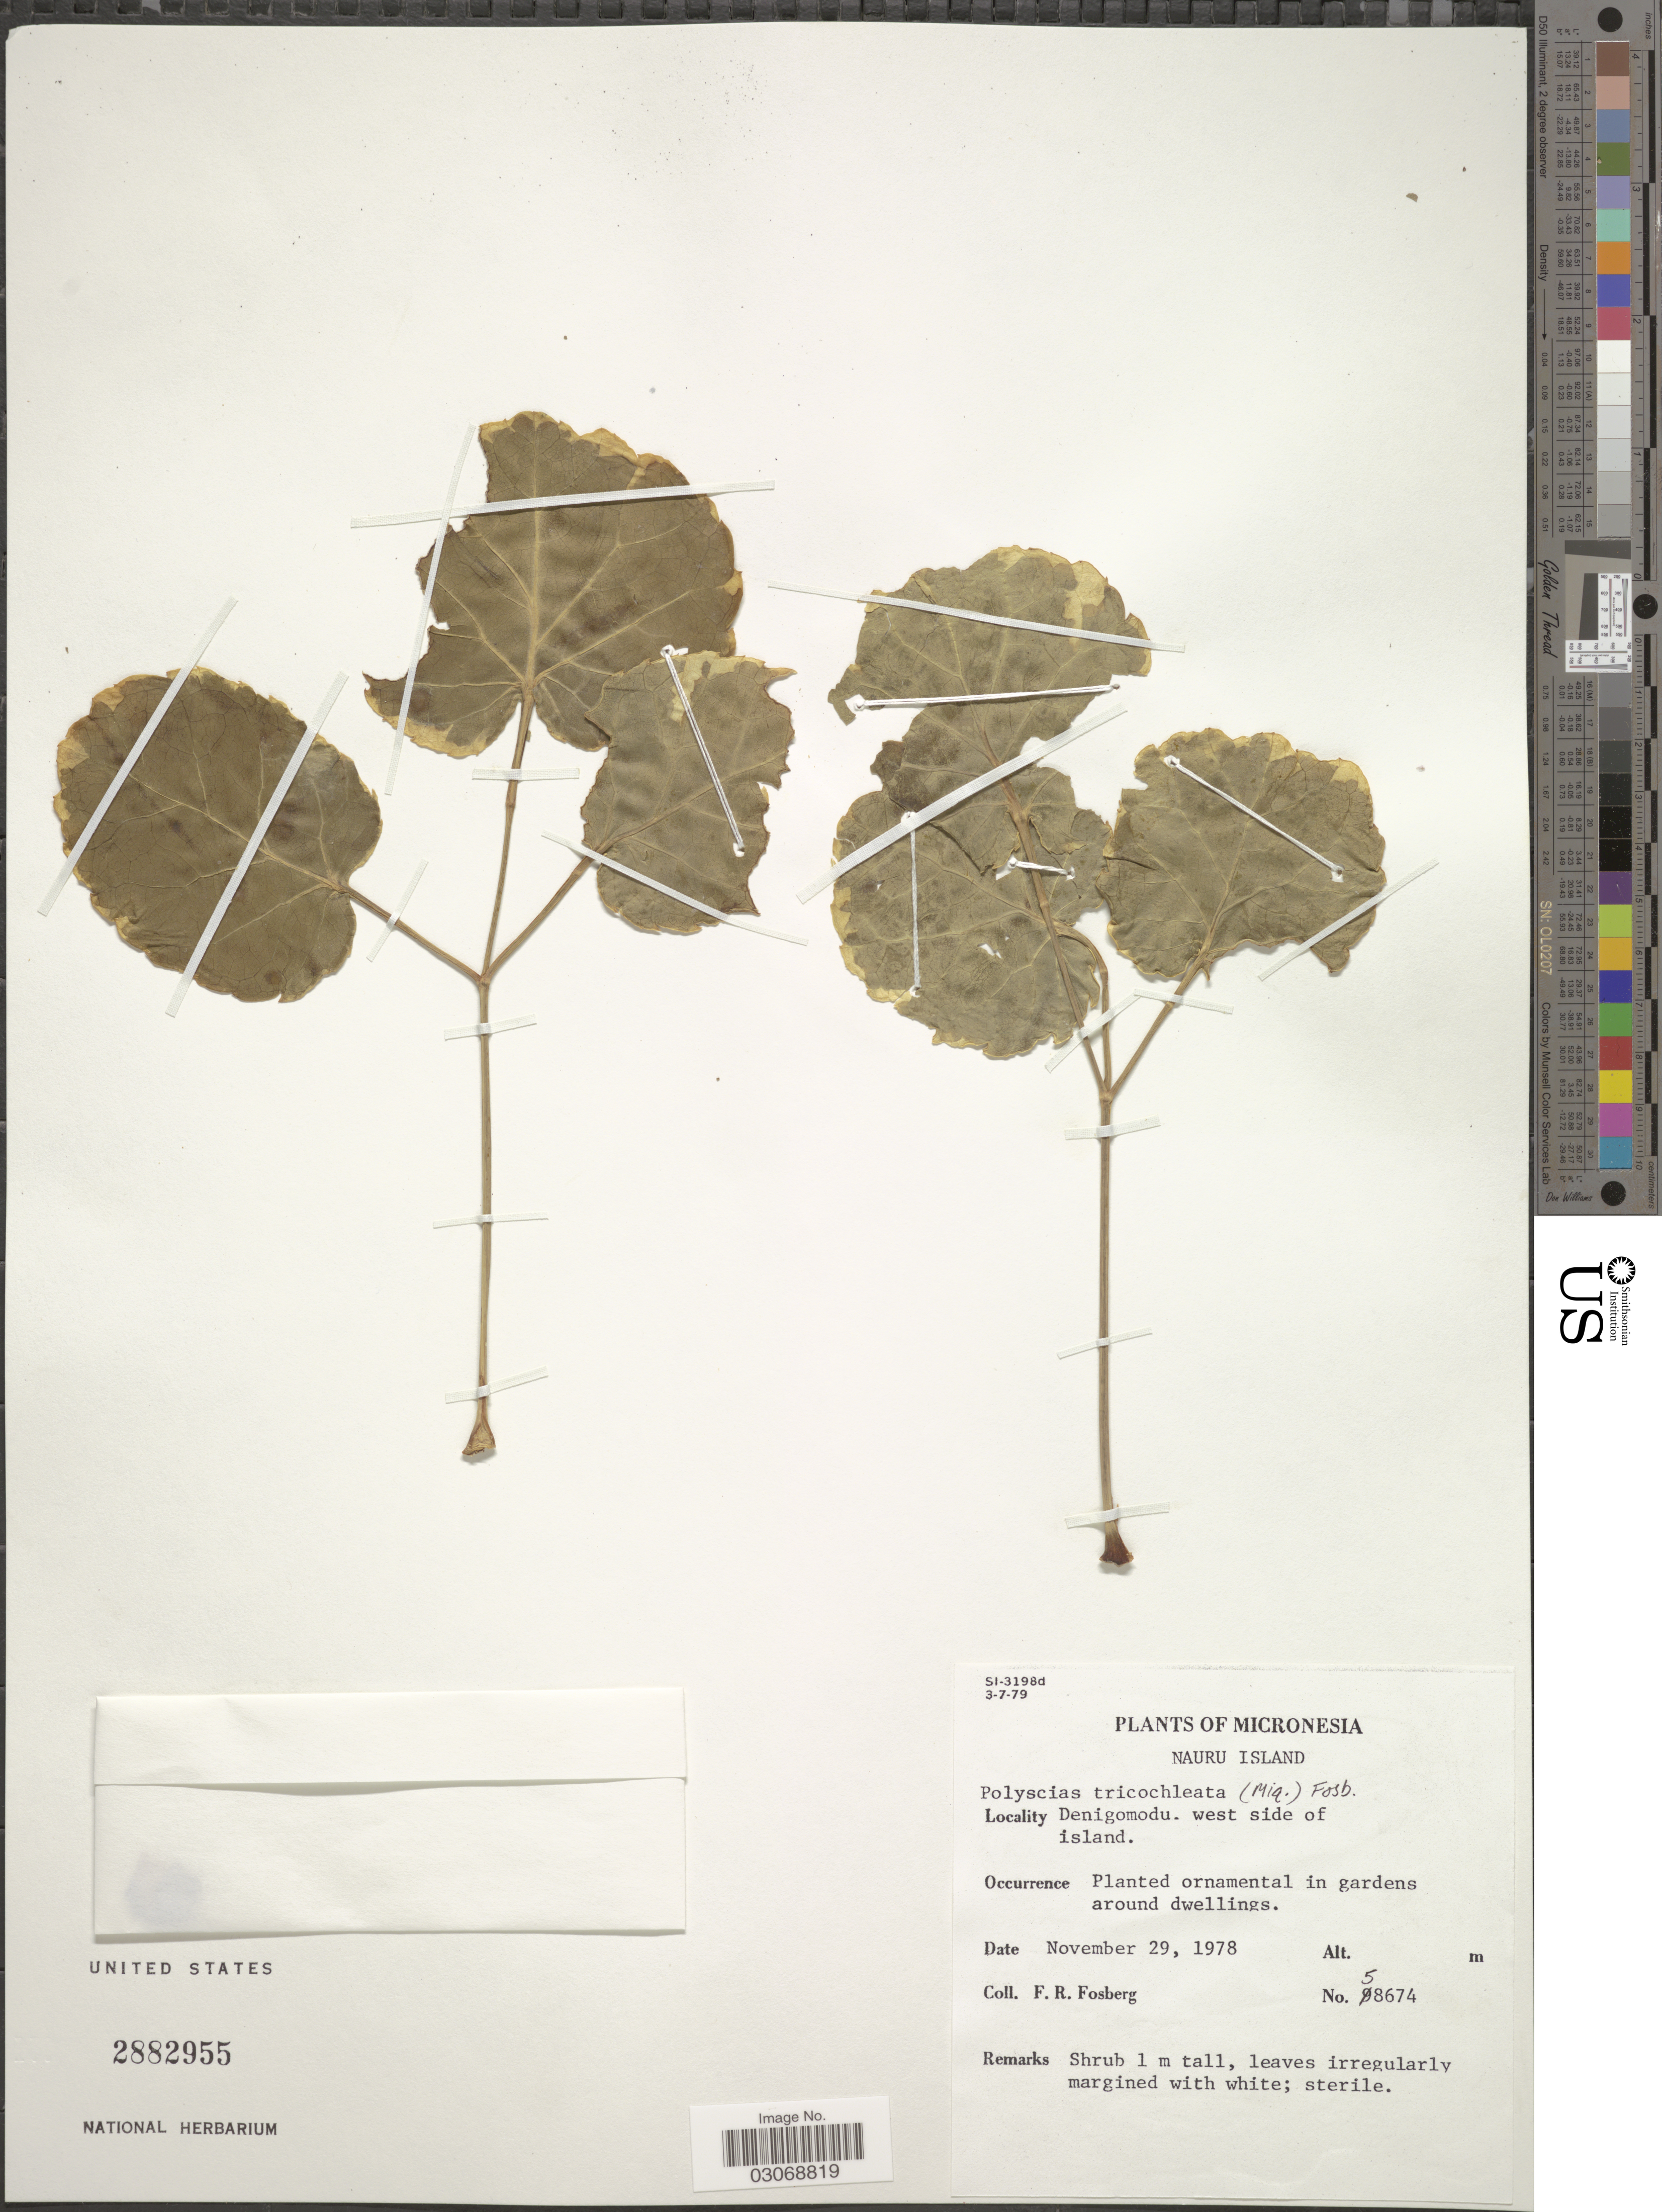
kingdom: Plantae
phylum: Tracheophyta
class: Magnoliopsida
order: Apiales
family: Araliaceae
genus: Polyscias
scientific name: Polyscias scutellaria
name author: (Burm. f.) Fosberg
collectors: F. R. Fosberg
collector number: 58674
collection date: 1978-11-29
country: Nauru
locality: Micronesia. Nauru Island. Denigomodu. West side of island. In gardens around dwellings.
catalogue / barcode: US 2882955